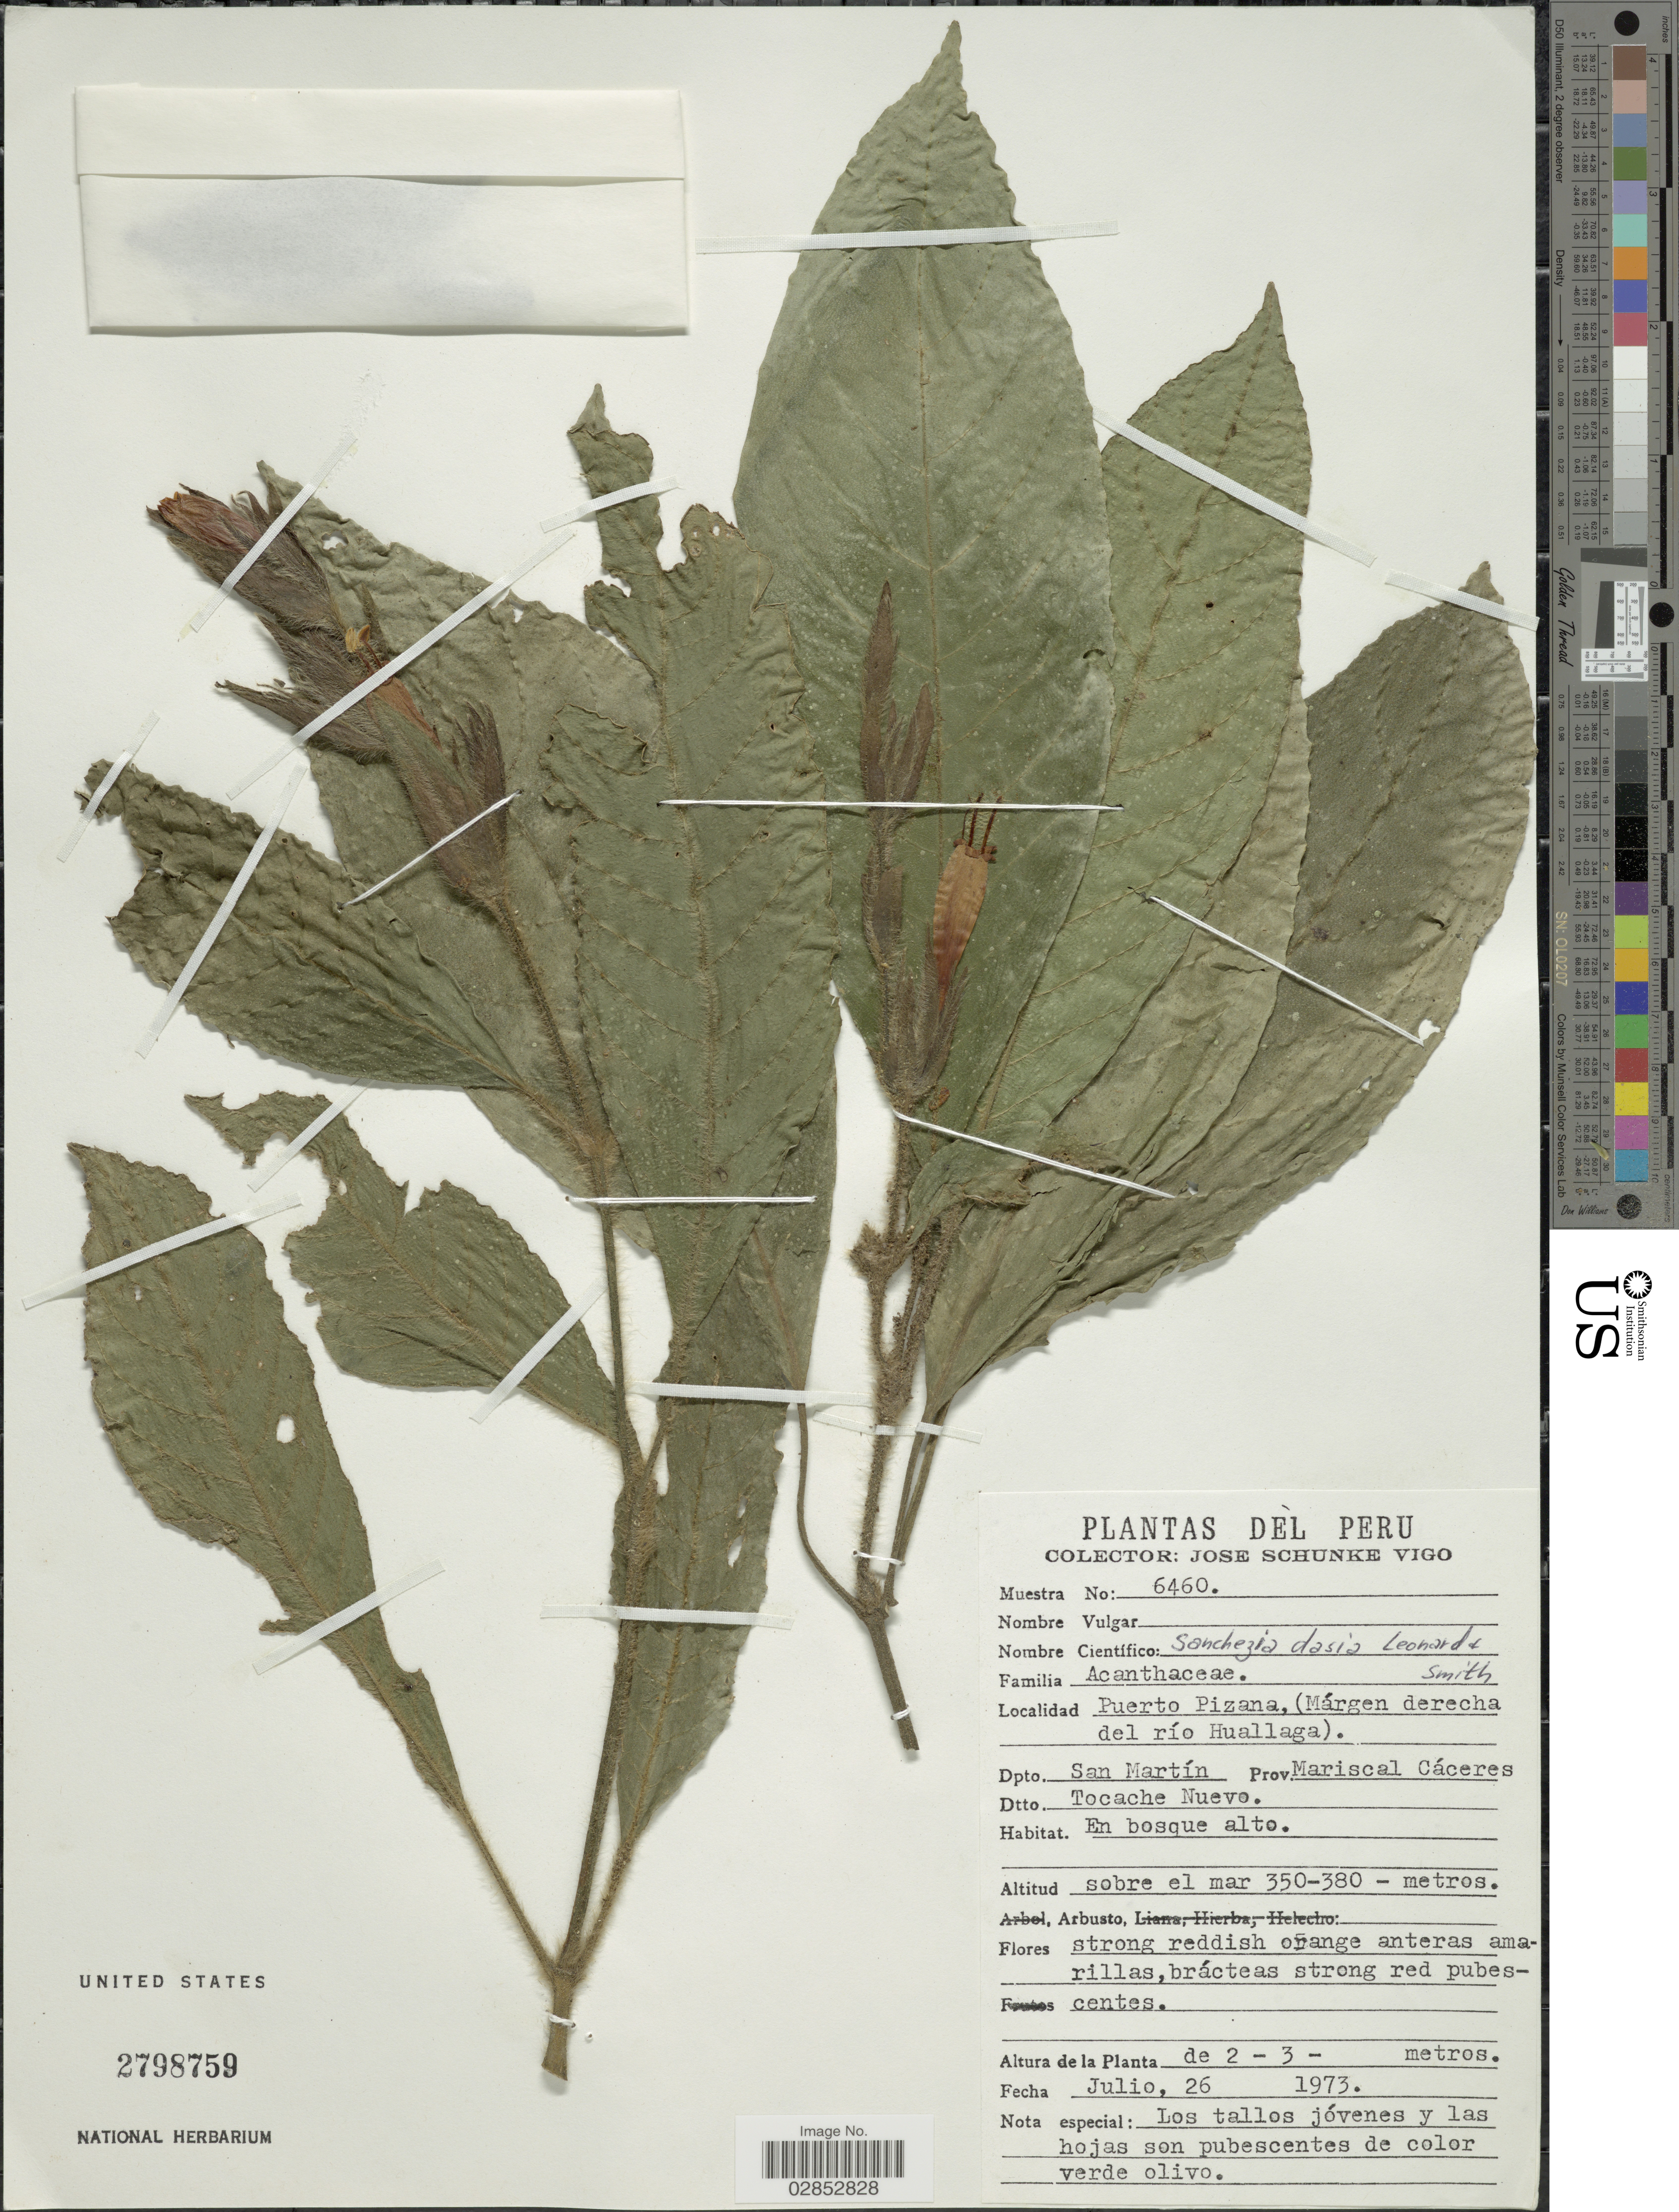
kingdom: Plantae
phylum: Tracheophyta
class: Magnoliopsida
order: Lamiales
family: Acanthaceae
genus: Sanchezia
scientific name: Sanchezia dasia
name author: Leonard & L.B. Sm.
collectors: J. Schunke Vigo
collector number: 6460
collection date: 1973-07-26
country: Peru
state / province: San Martín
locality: Puerto Pizana, (Márgen derecha del río Huallaga). Dpto. San Martín. Prov. Mariscal Cáceres. Dtto. Tocache Nuevo.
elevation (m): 350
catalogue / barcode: US 2798759